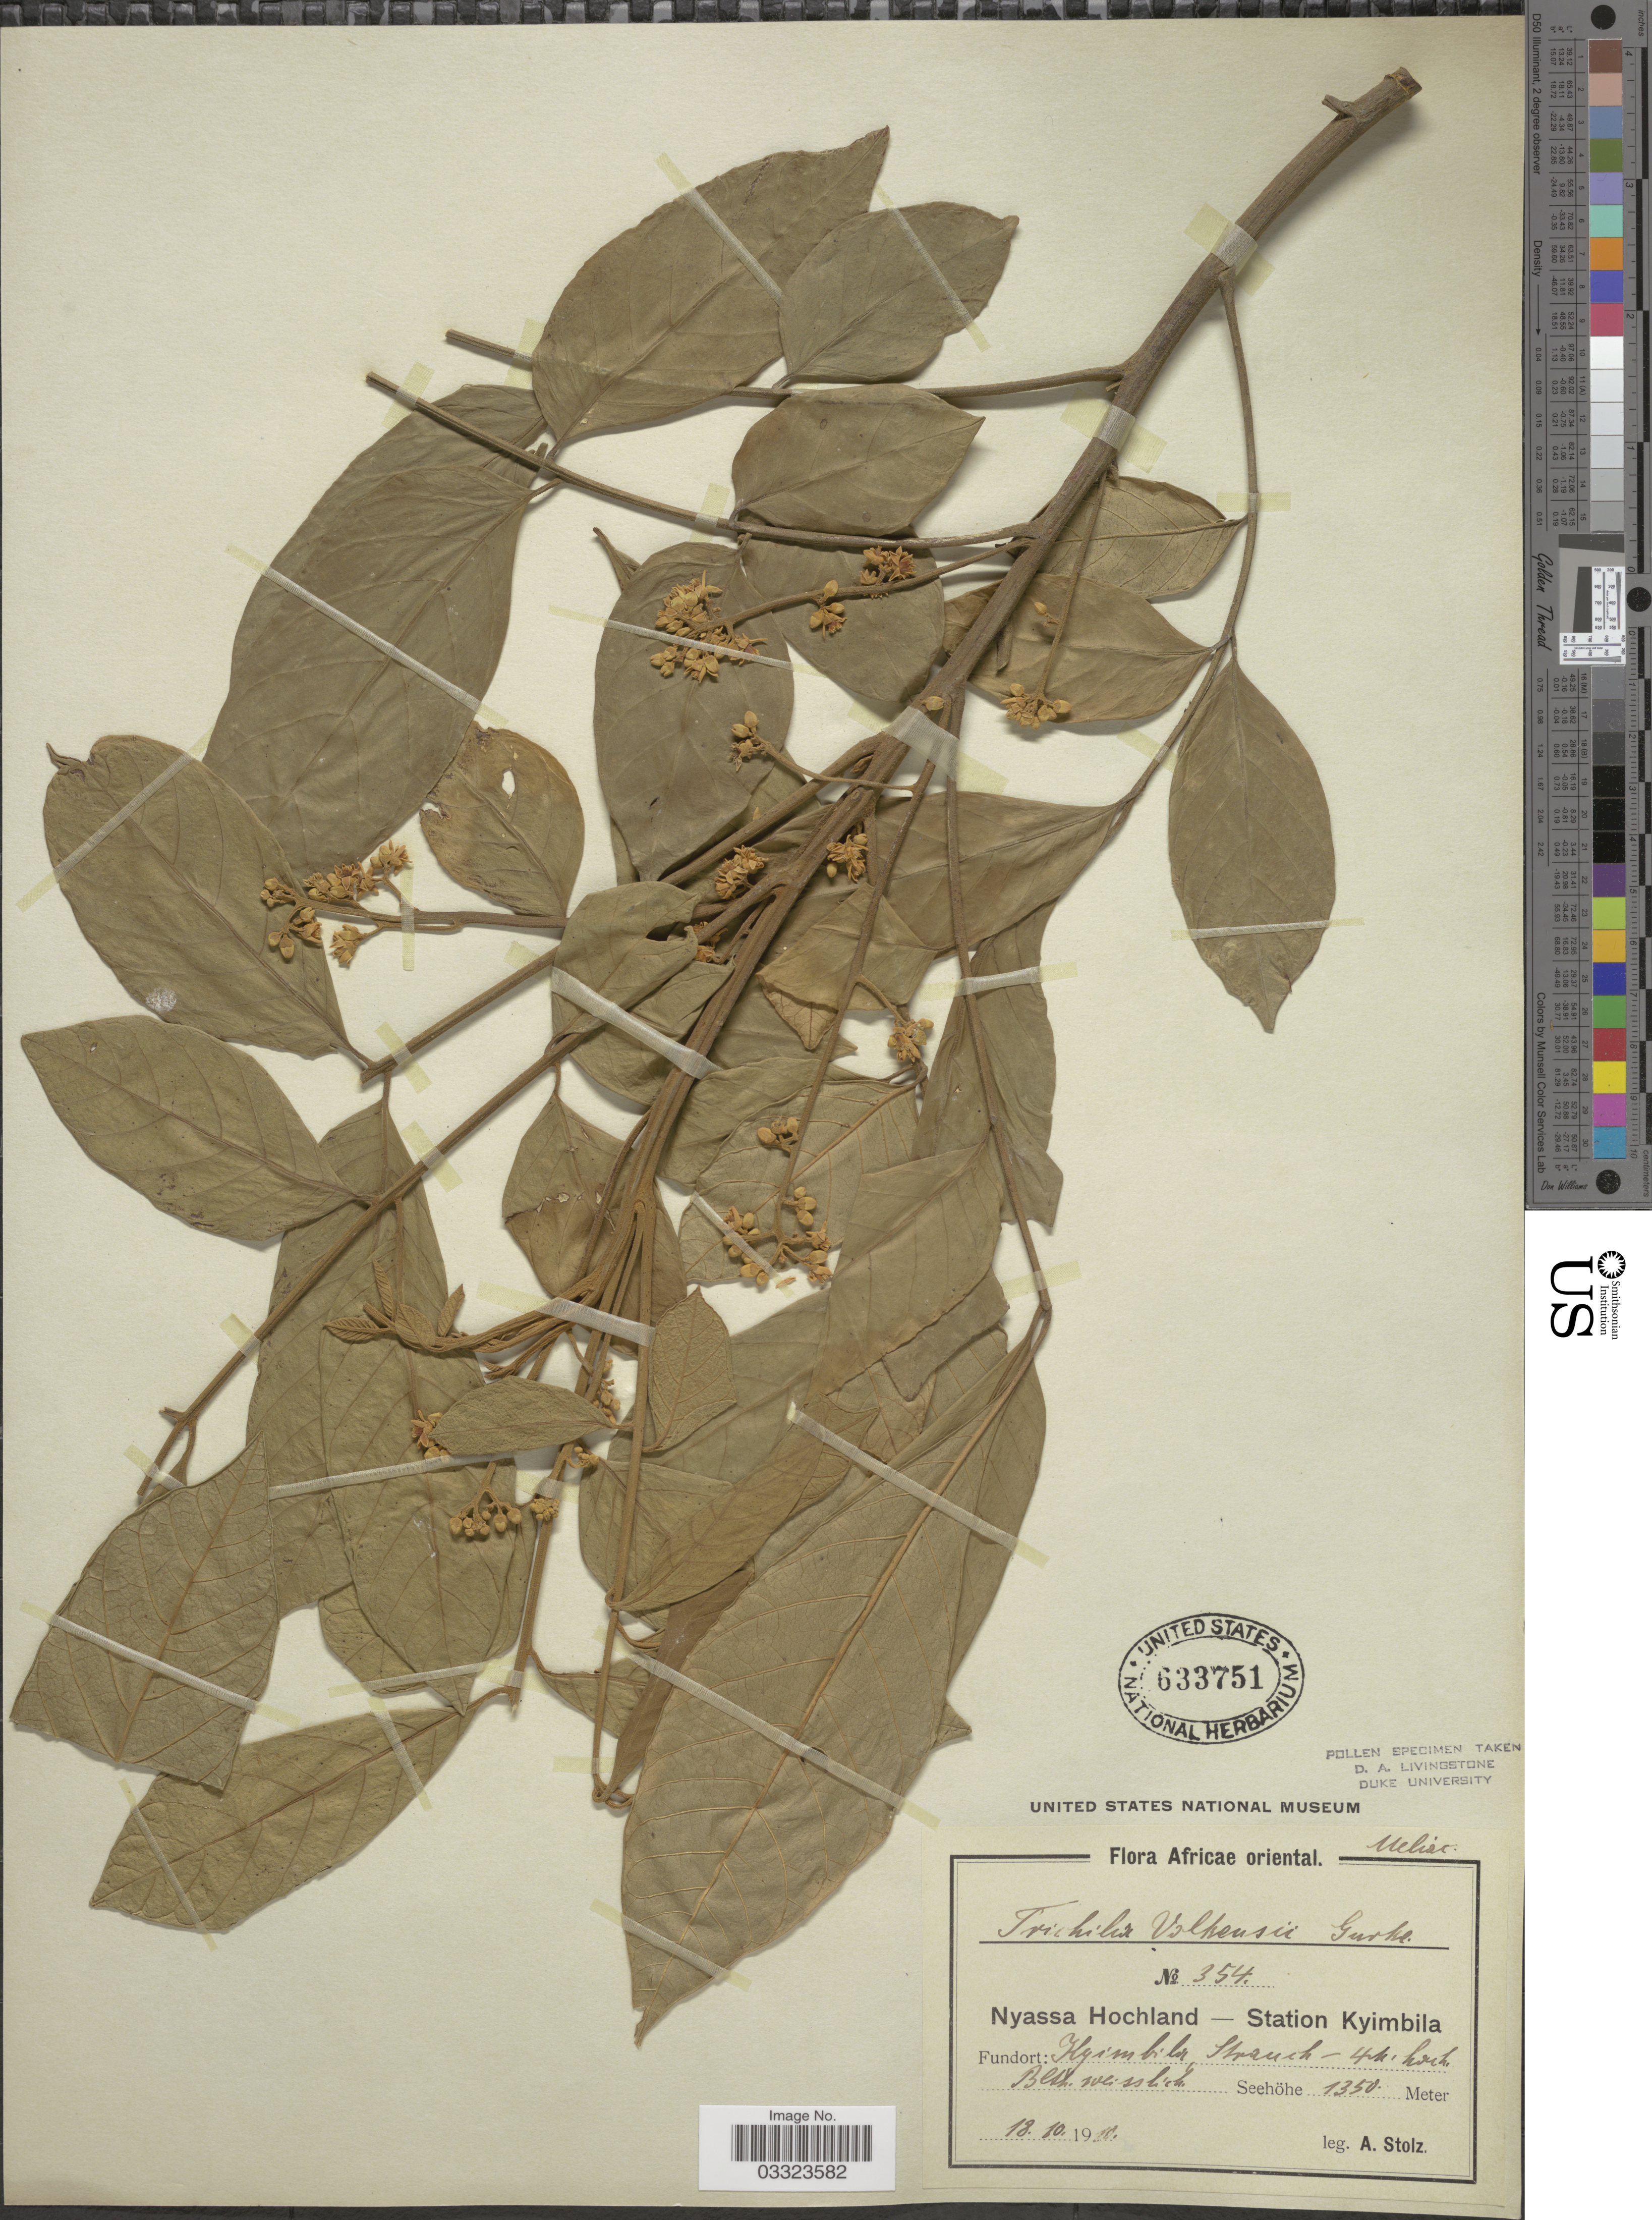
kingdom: Plantae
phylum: Tracheophyta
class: Magnoliopsida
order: Sapindales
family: Meliaceae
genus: Lepidotrichilia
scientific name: Lepidotrichilia volkensii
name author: (Gürke) J.-F. Leroy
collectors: A. Stolz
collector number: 354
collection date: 1910-10-18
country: Tanzania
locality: Africae oriental. Nyassa Hochland - Station Kyimbila. Kyimbila Strauch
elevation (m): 1350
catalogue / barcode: US 633751